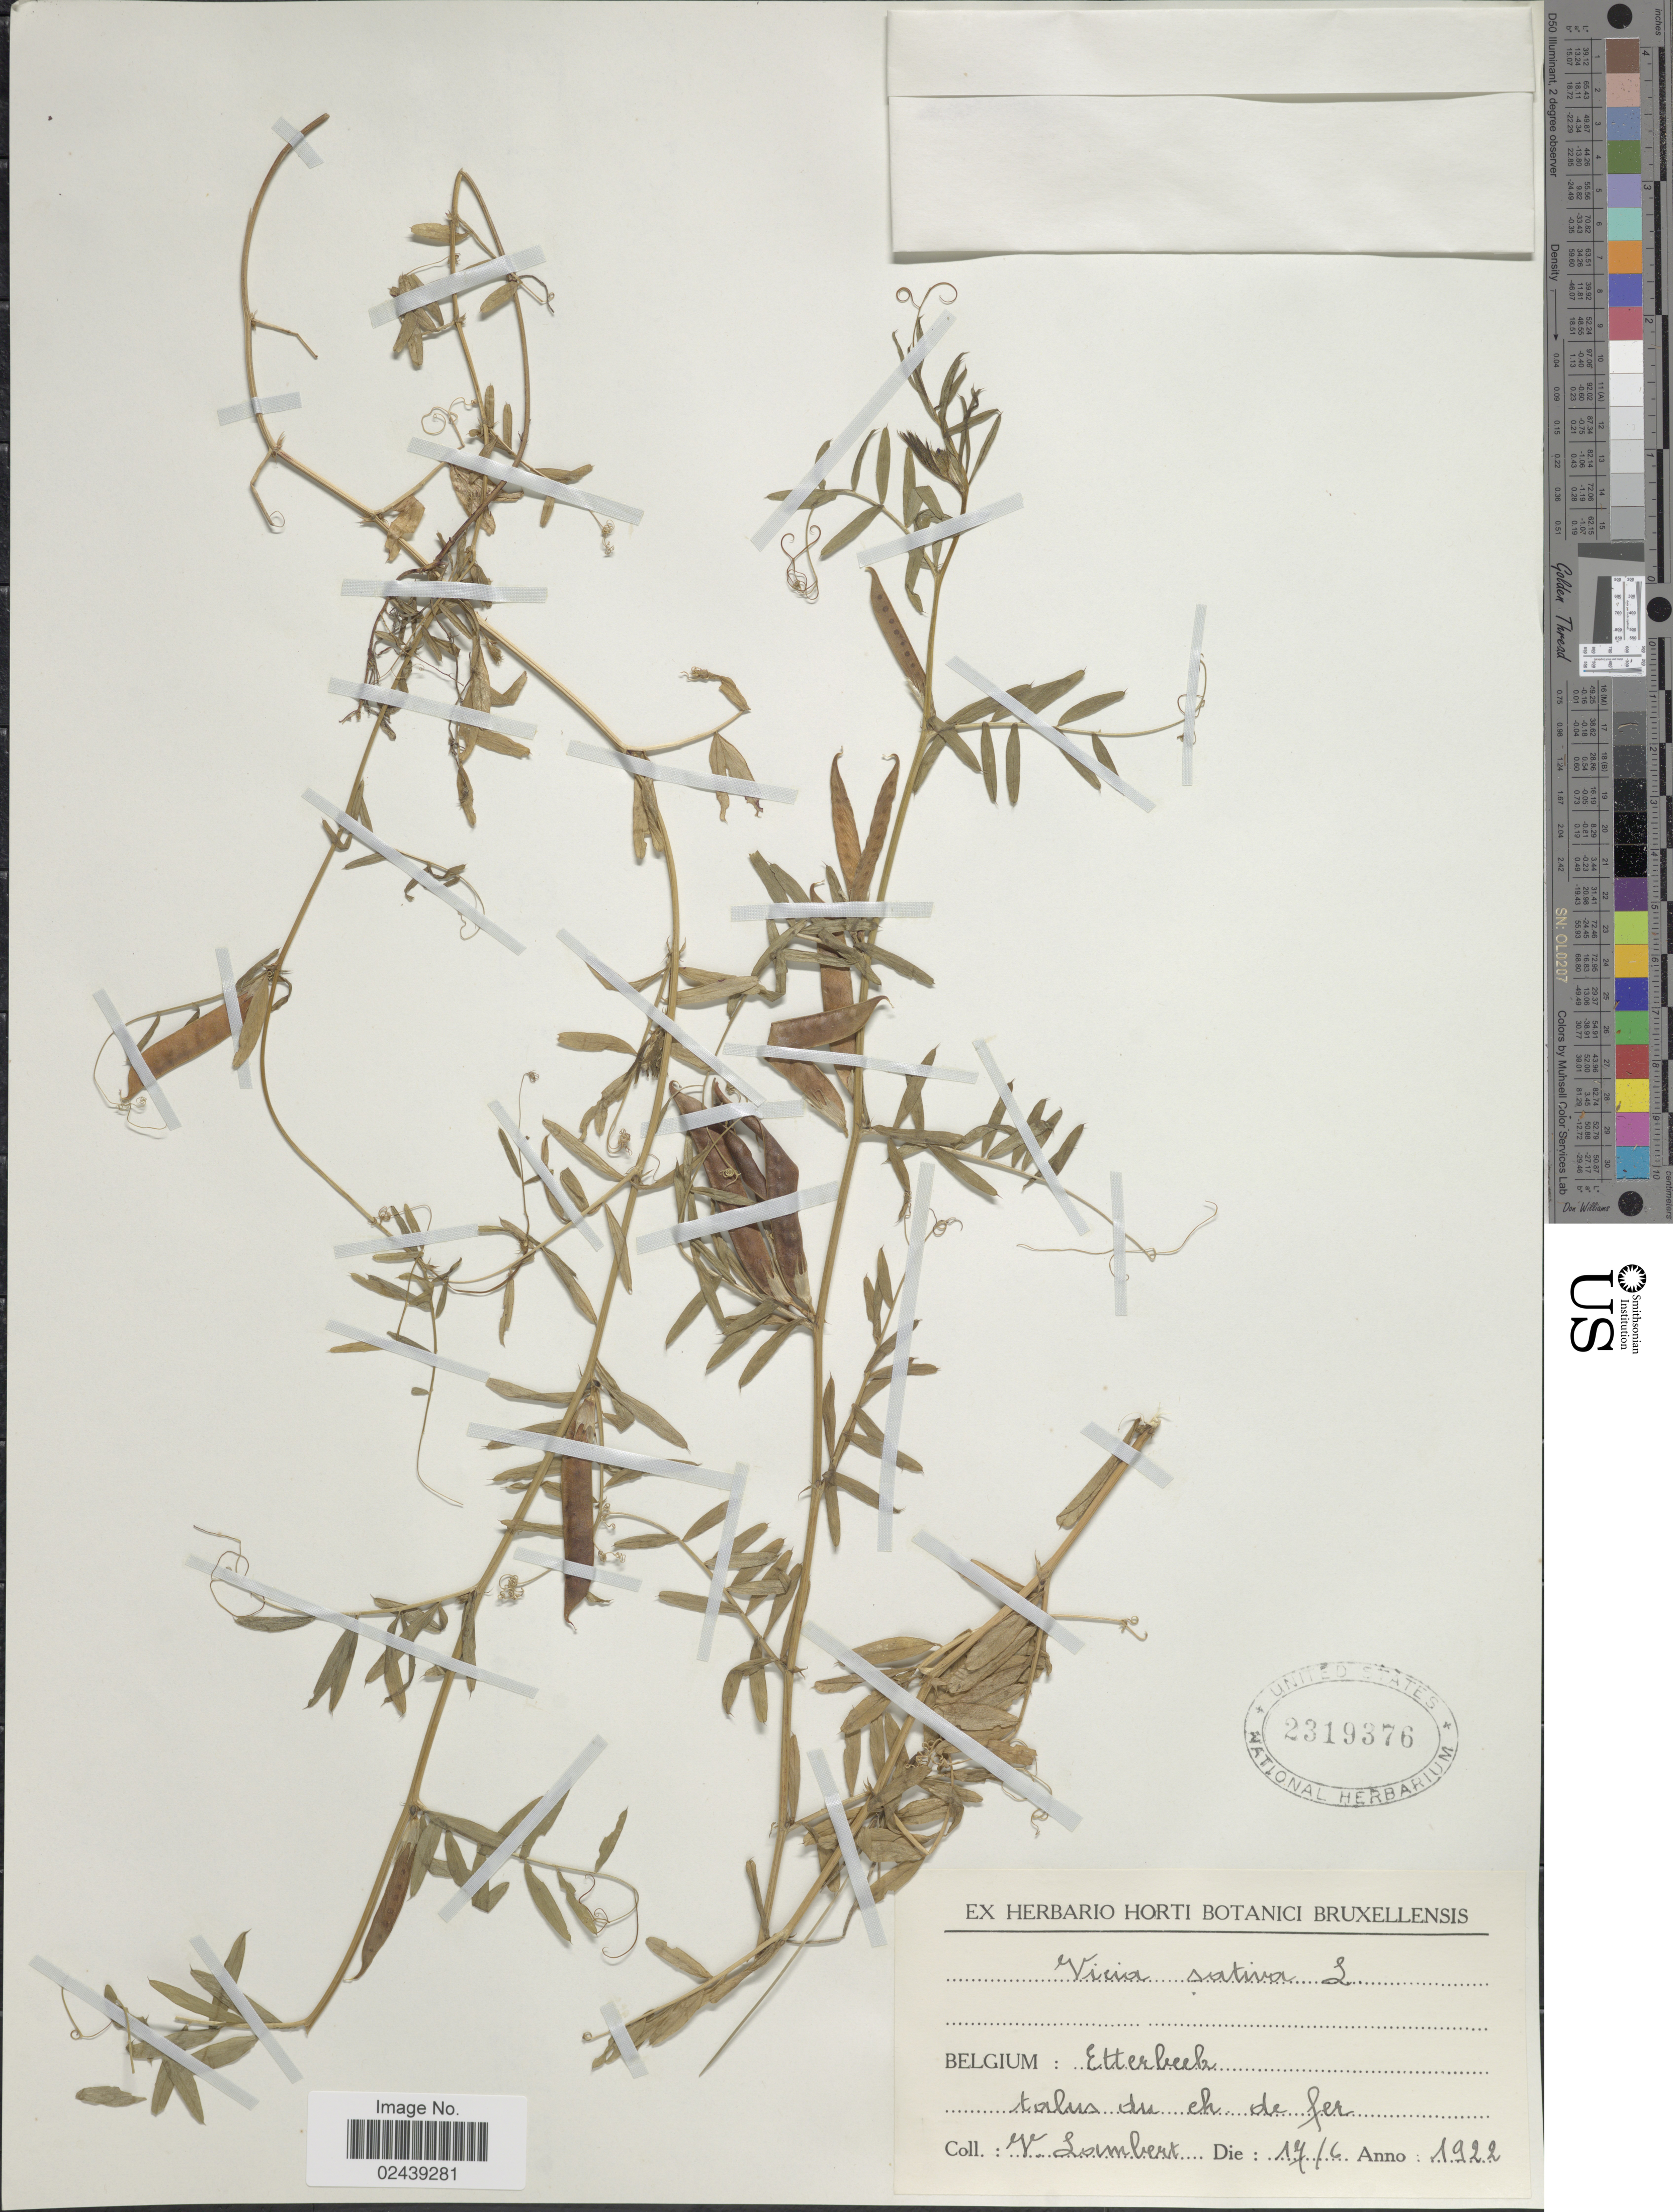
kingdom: Plantae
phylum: Tracheophyta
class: Magnoliopsida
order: Fabales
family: Fabaceae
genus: Vicia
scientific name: Vicia sativa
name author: L.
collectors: V. Lambert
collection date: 1922-06-17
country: Belgium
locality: Etterbeek. Talus du eh de fer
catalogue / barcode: US 2319376